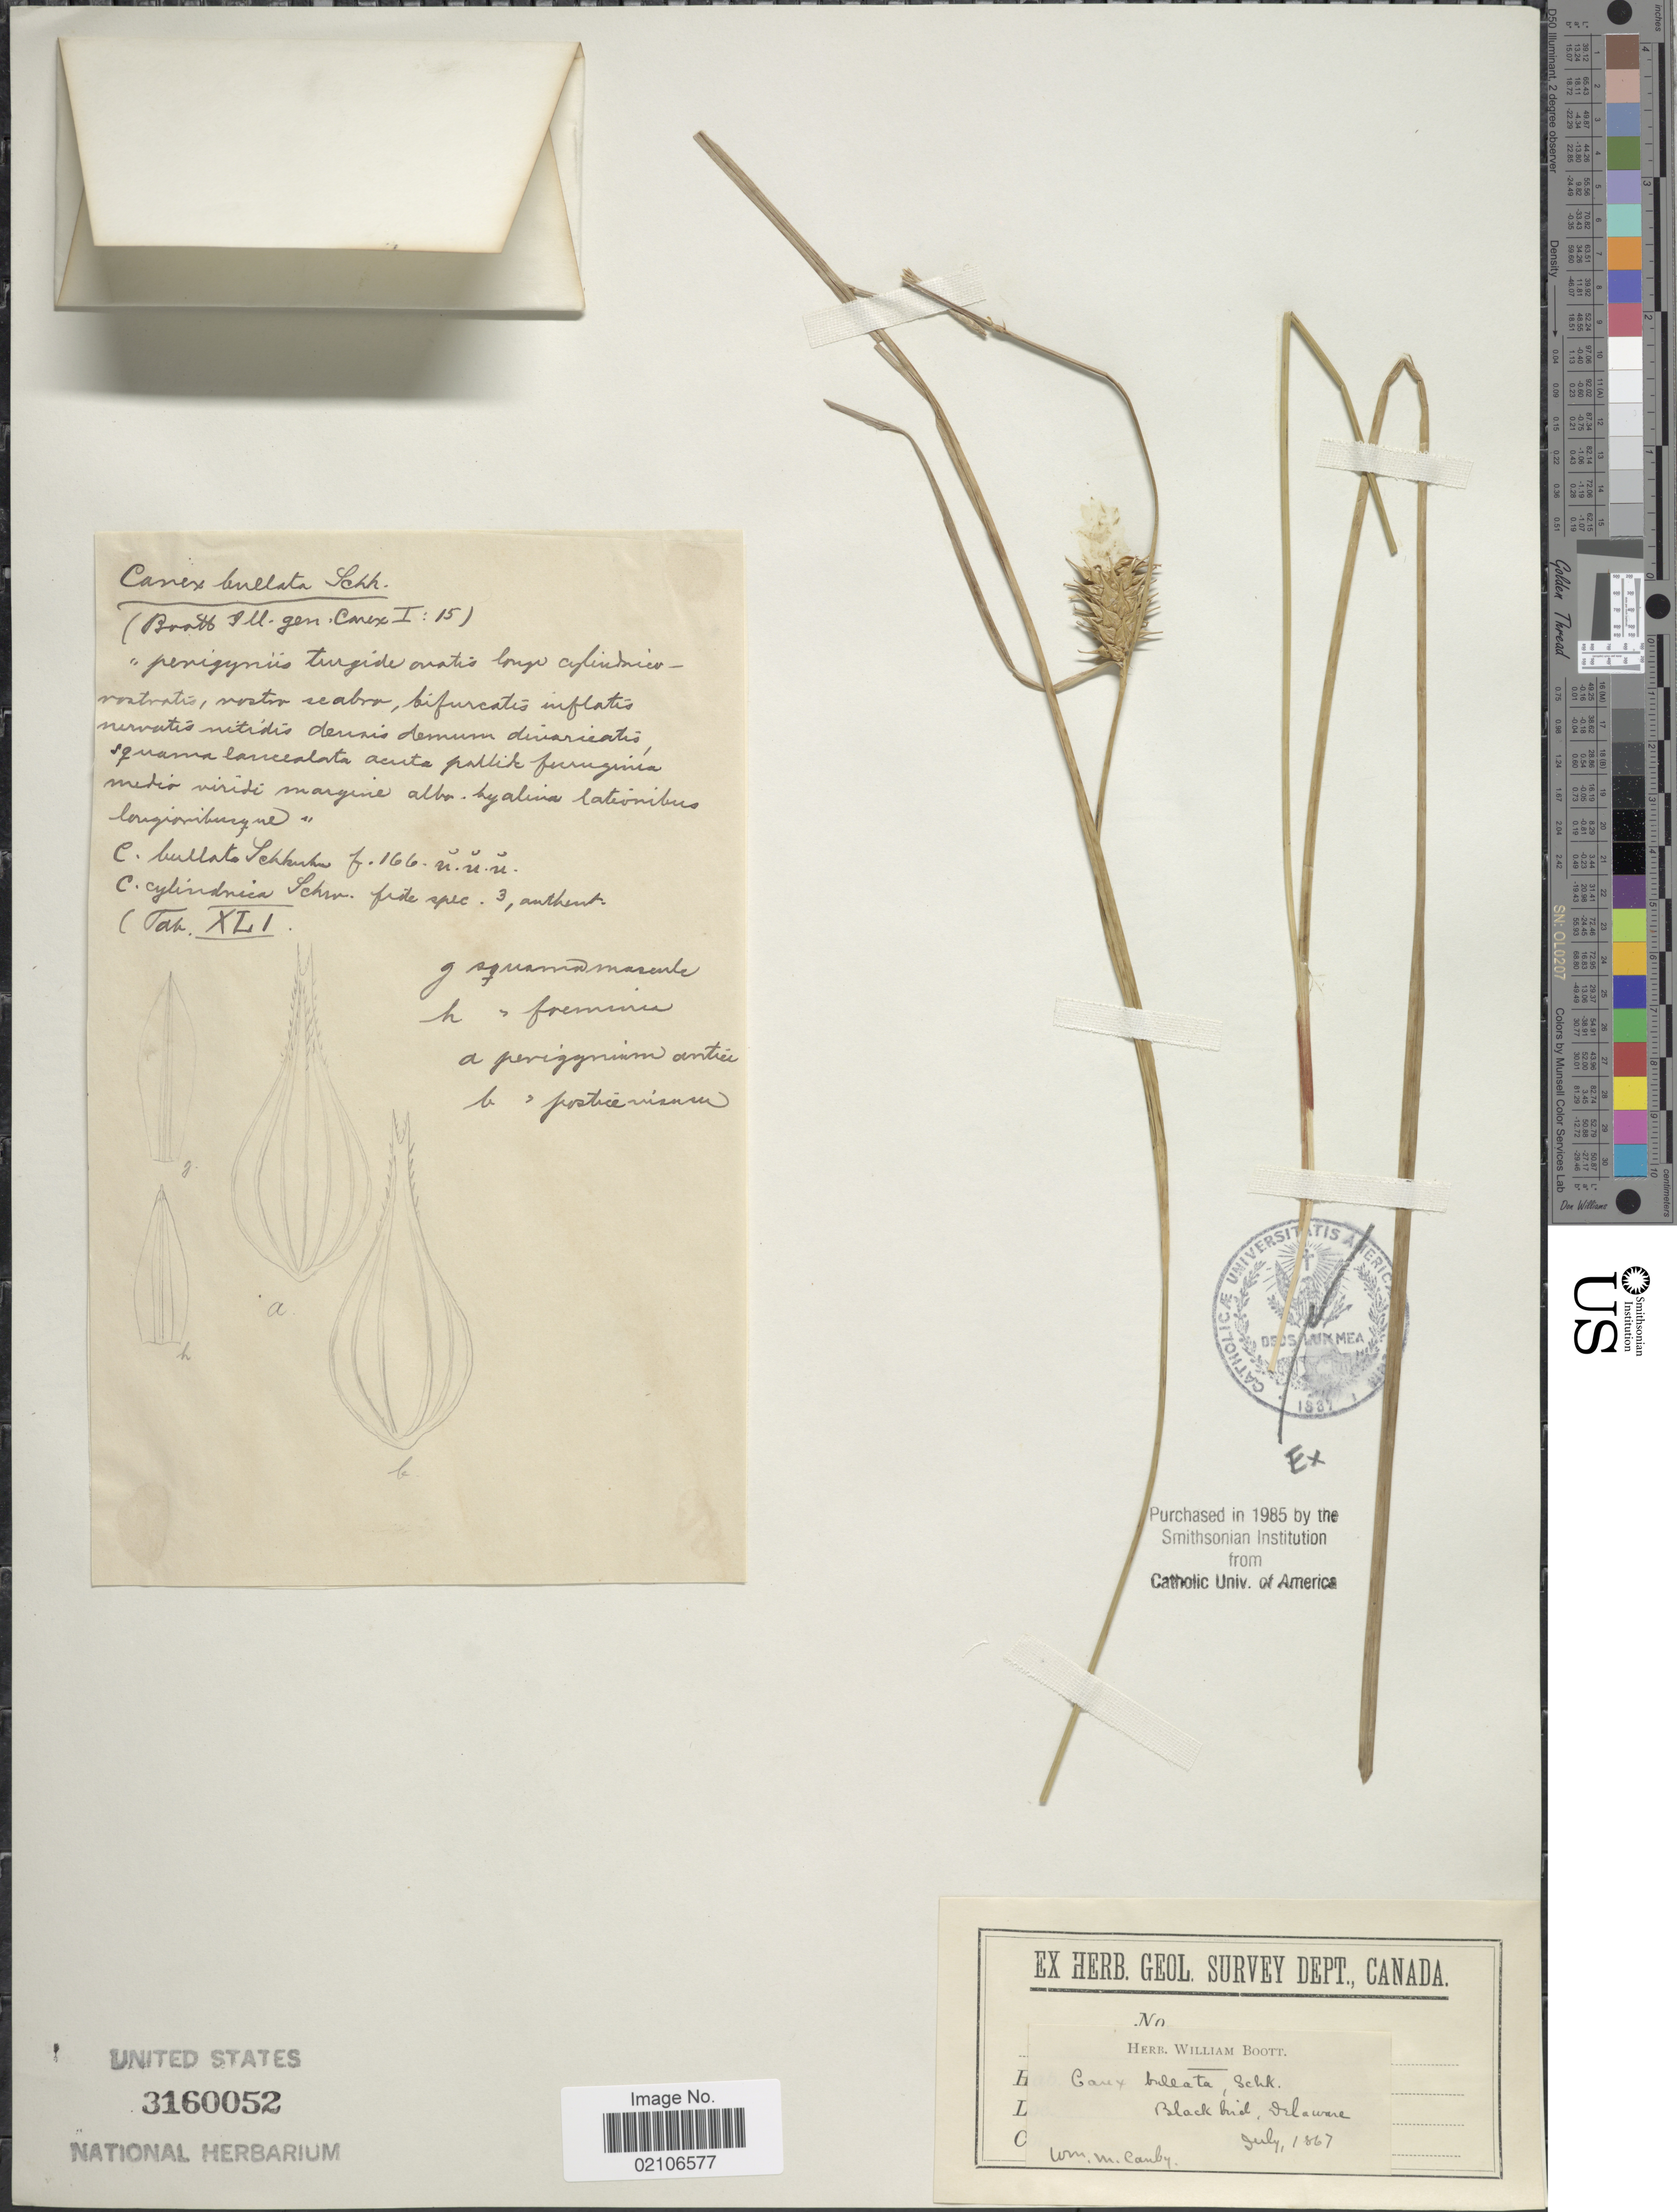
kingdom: Plantae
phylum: Tracheophyta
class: Liliopsida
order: Poales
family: Cyperaceae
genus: Carex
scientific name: Carex bullata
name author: Schkuhr ex Willd.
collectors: W. M. Canby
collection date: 1867-07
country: United States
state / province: Delaware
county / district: New Castle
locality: Black bird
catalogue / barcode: US 3160052